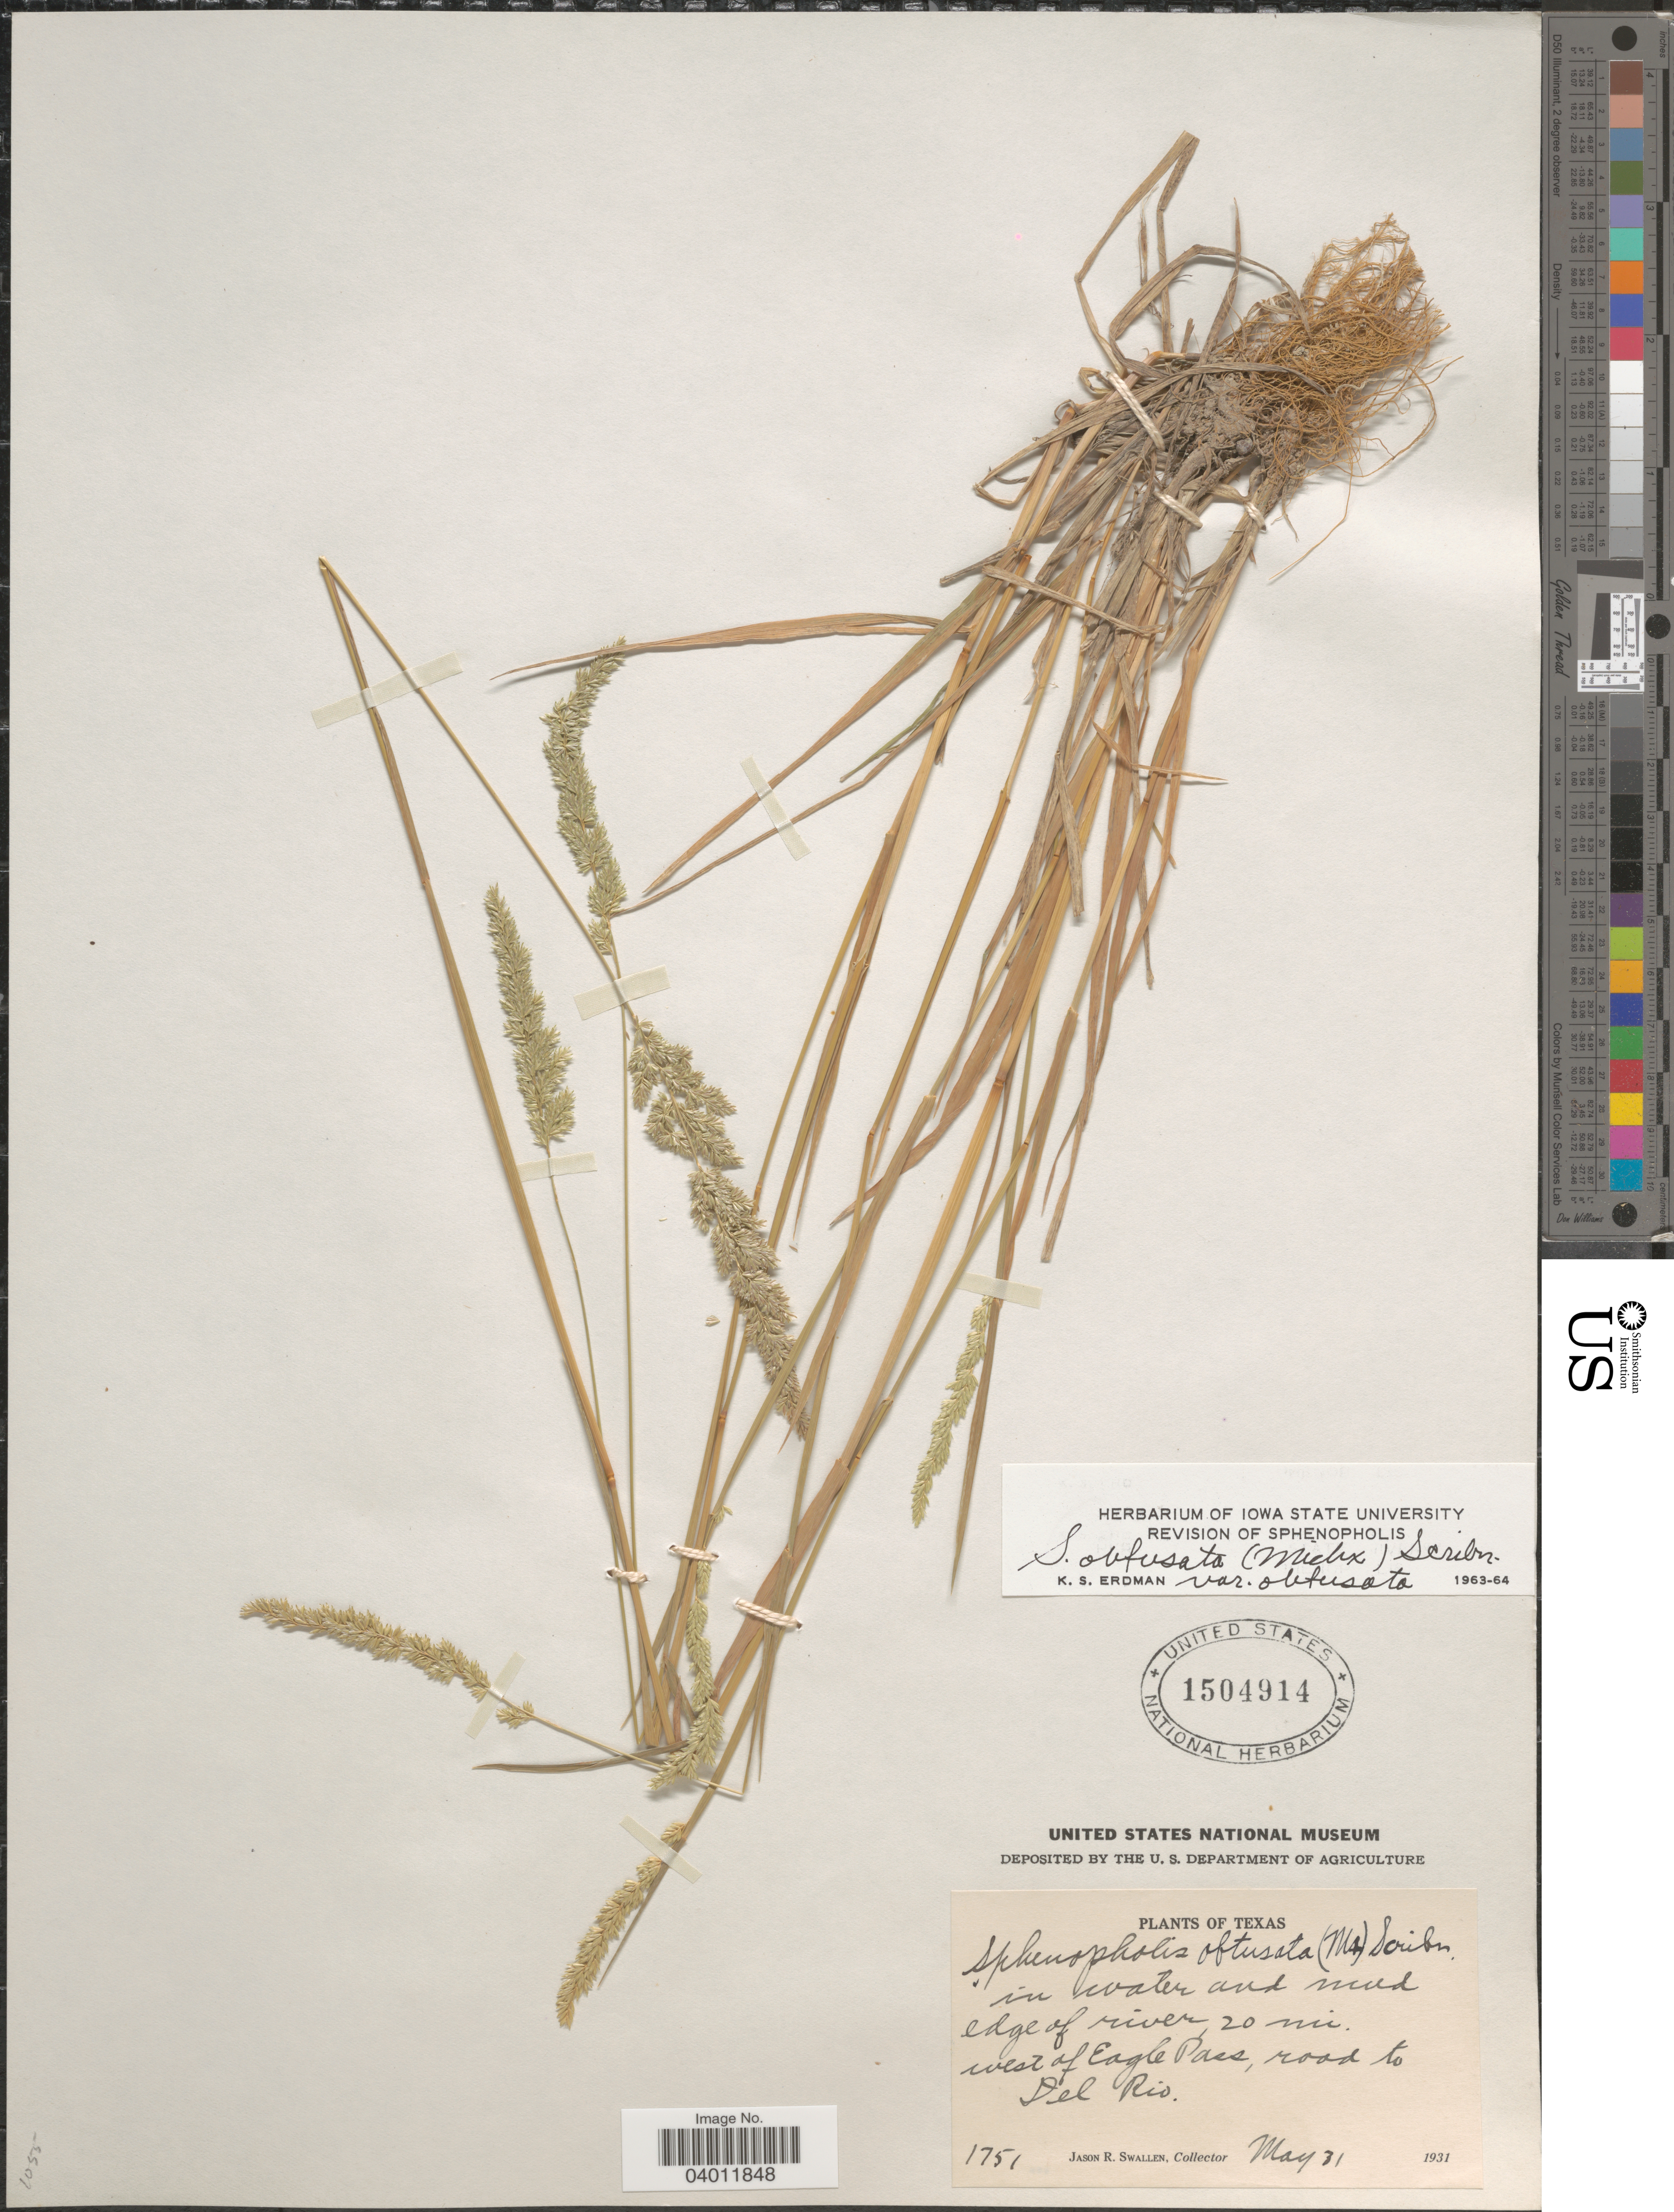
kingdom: Plantae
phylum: Tracheophyta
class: Liliopsida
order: Poales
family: Poaceae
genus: Sphenopholis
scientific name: Sphenopholis obtusata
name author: (Michx.) Scribn.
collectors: J. R. Swallen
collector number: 1751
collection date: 1931-05-31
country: United States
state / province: Texas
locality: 20 mi. west of Eagle Pass, road to Del Rio.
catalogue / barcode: US 1504914